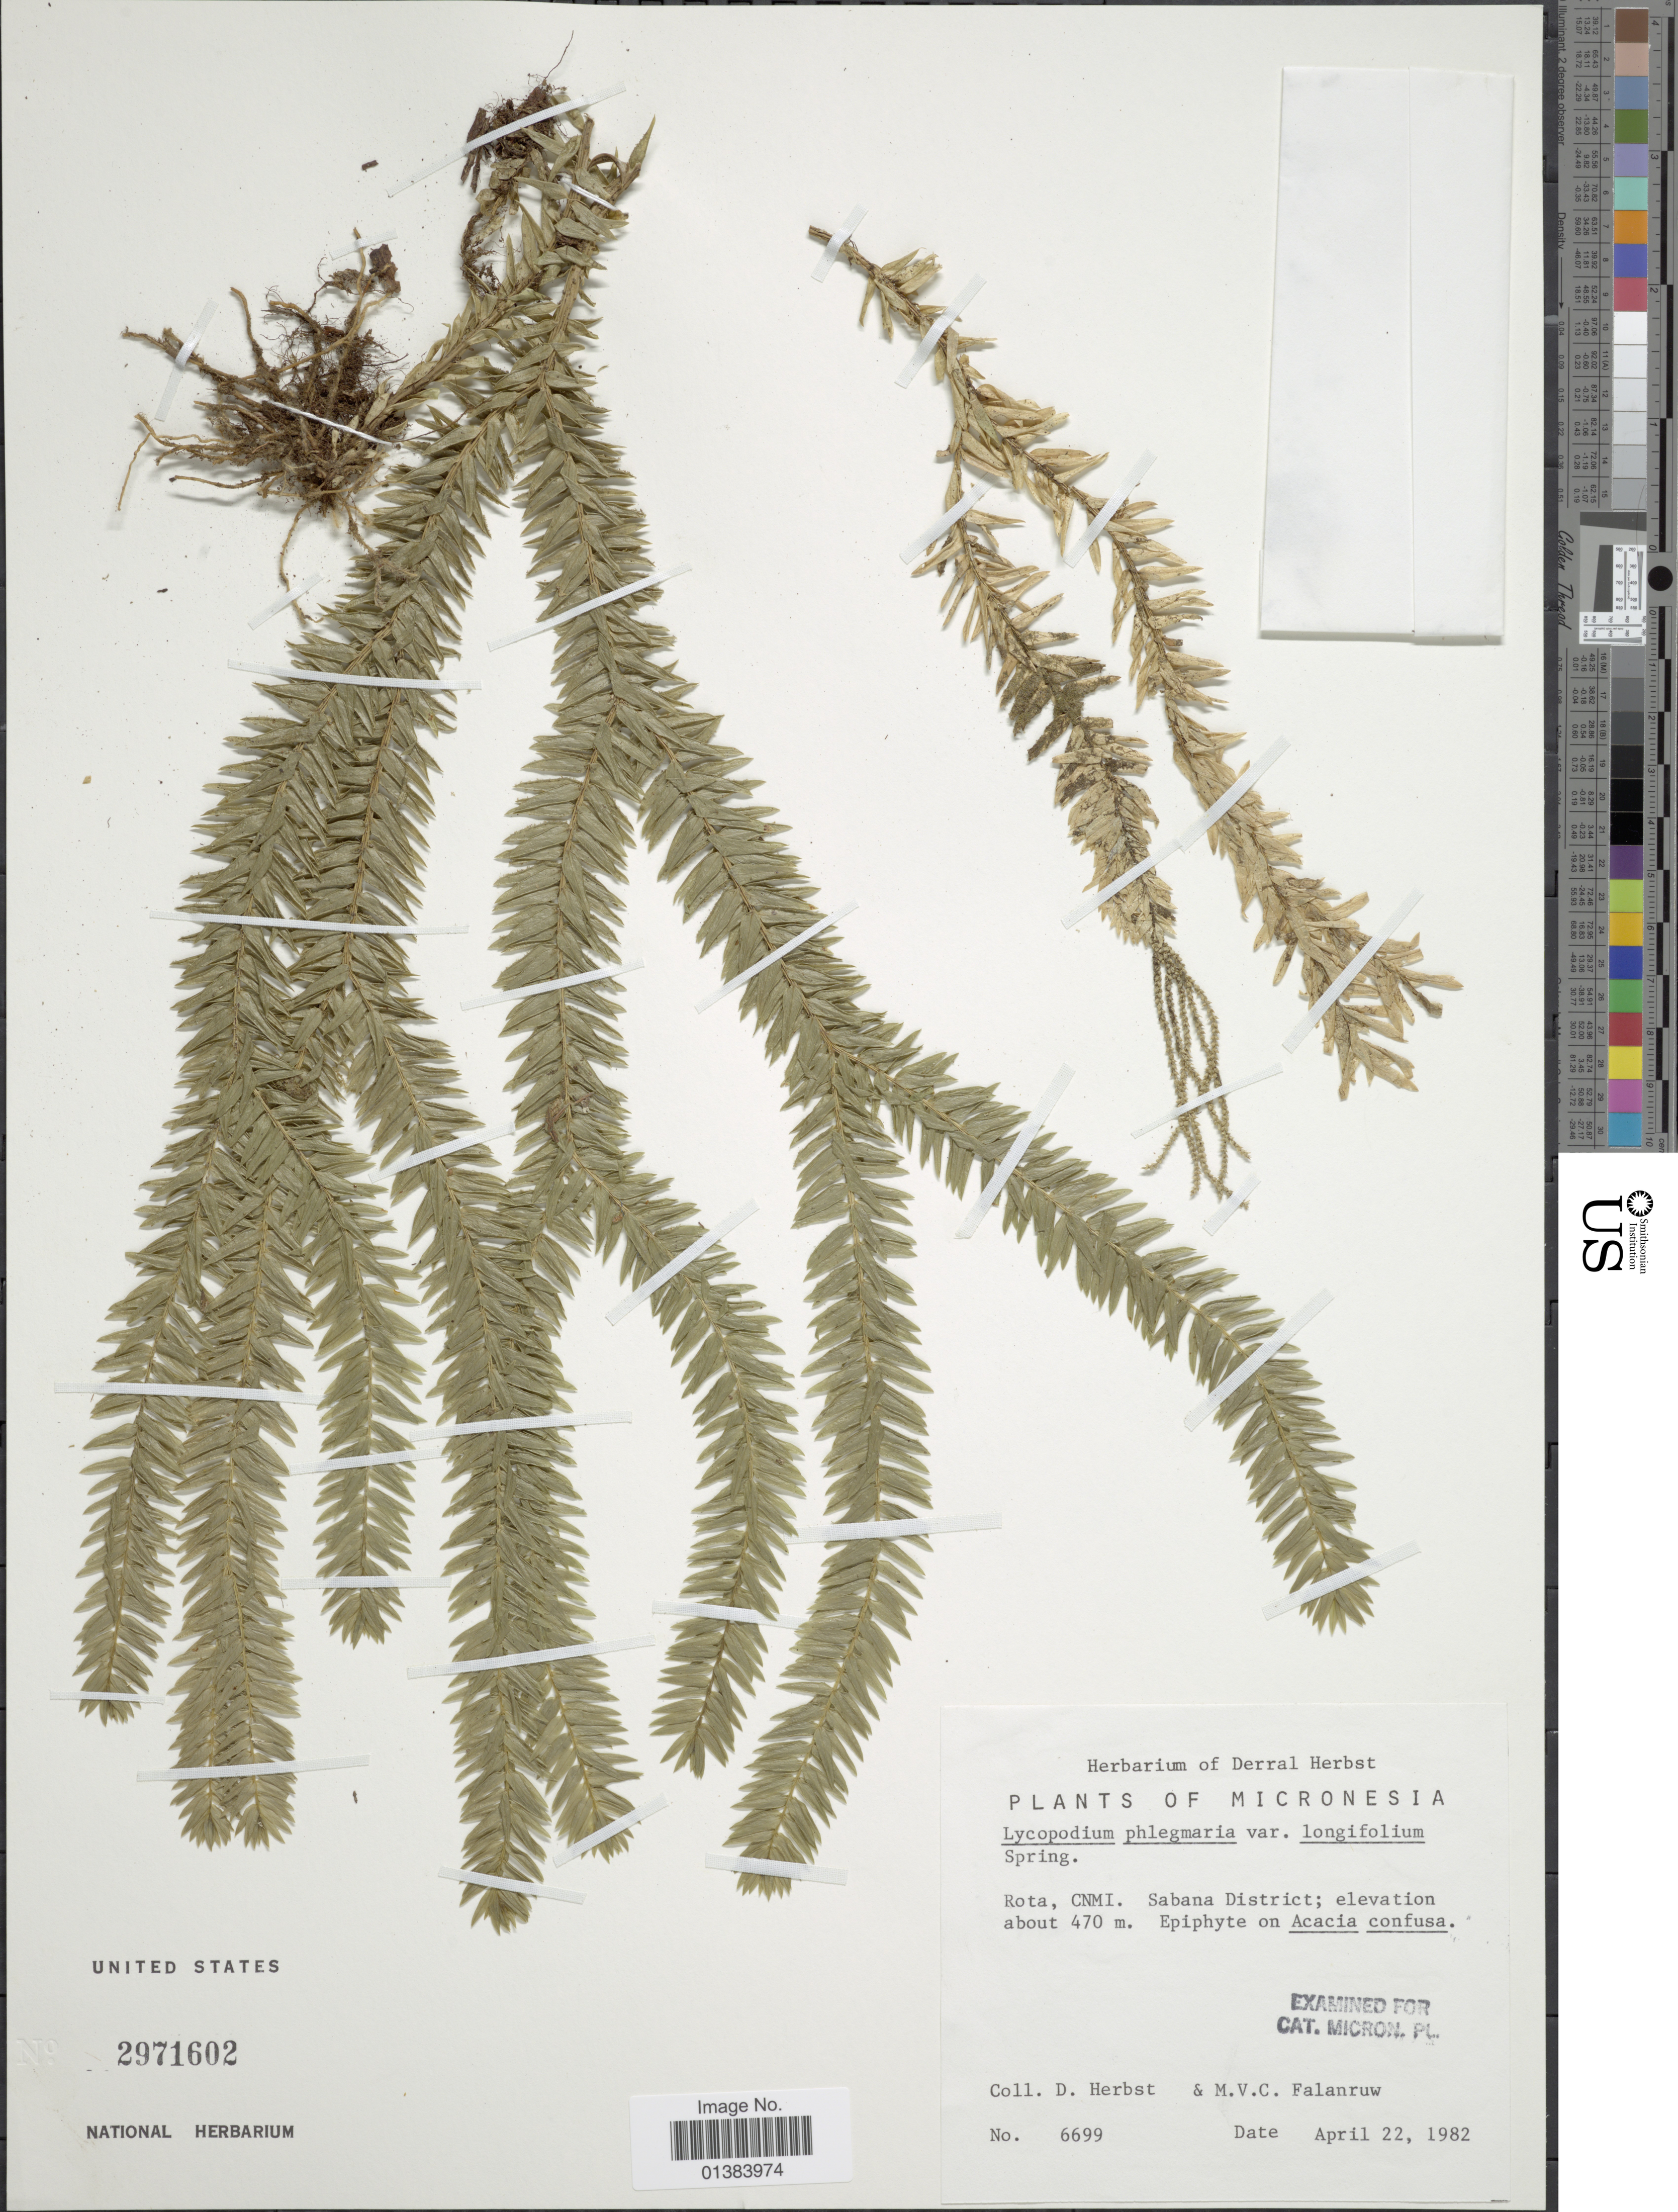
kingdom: Plantae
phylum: Tracheophyta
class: Lycopodiopsida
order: Lycopodiales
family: Lycopodiaceae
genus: Phlegmariurus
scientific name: Phlegmariurus mirabilis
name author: (Willd.) A. R. Field & Testo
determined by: Field, A. R.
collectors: D. Herbst & M. V. Falanruw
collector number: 6699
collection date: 1982-04-22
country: Northern Mariana Islands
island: Rota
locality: Rota, CNMI. Sabana District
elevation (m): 470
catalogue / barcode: US 2971602